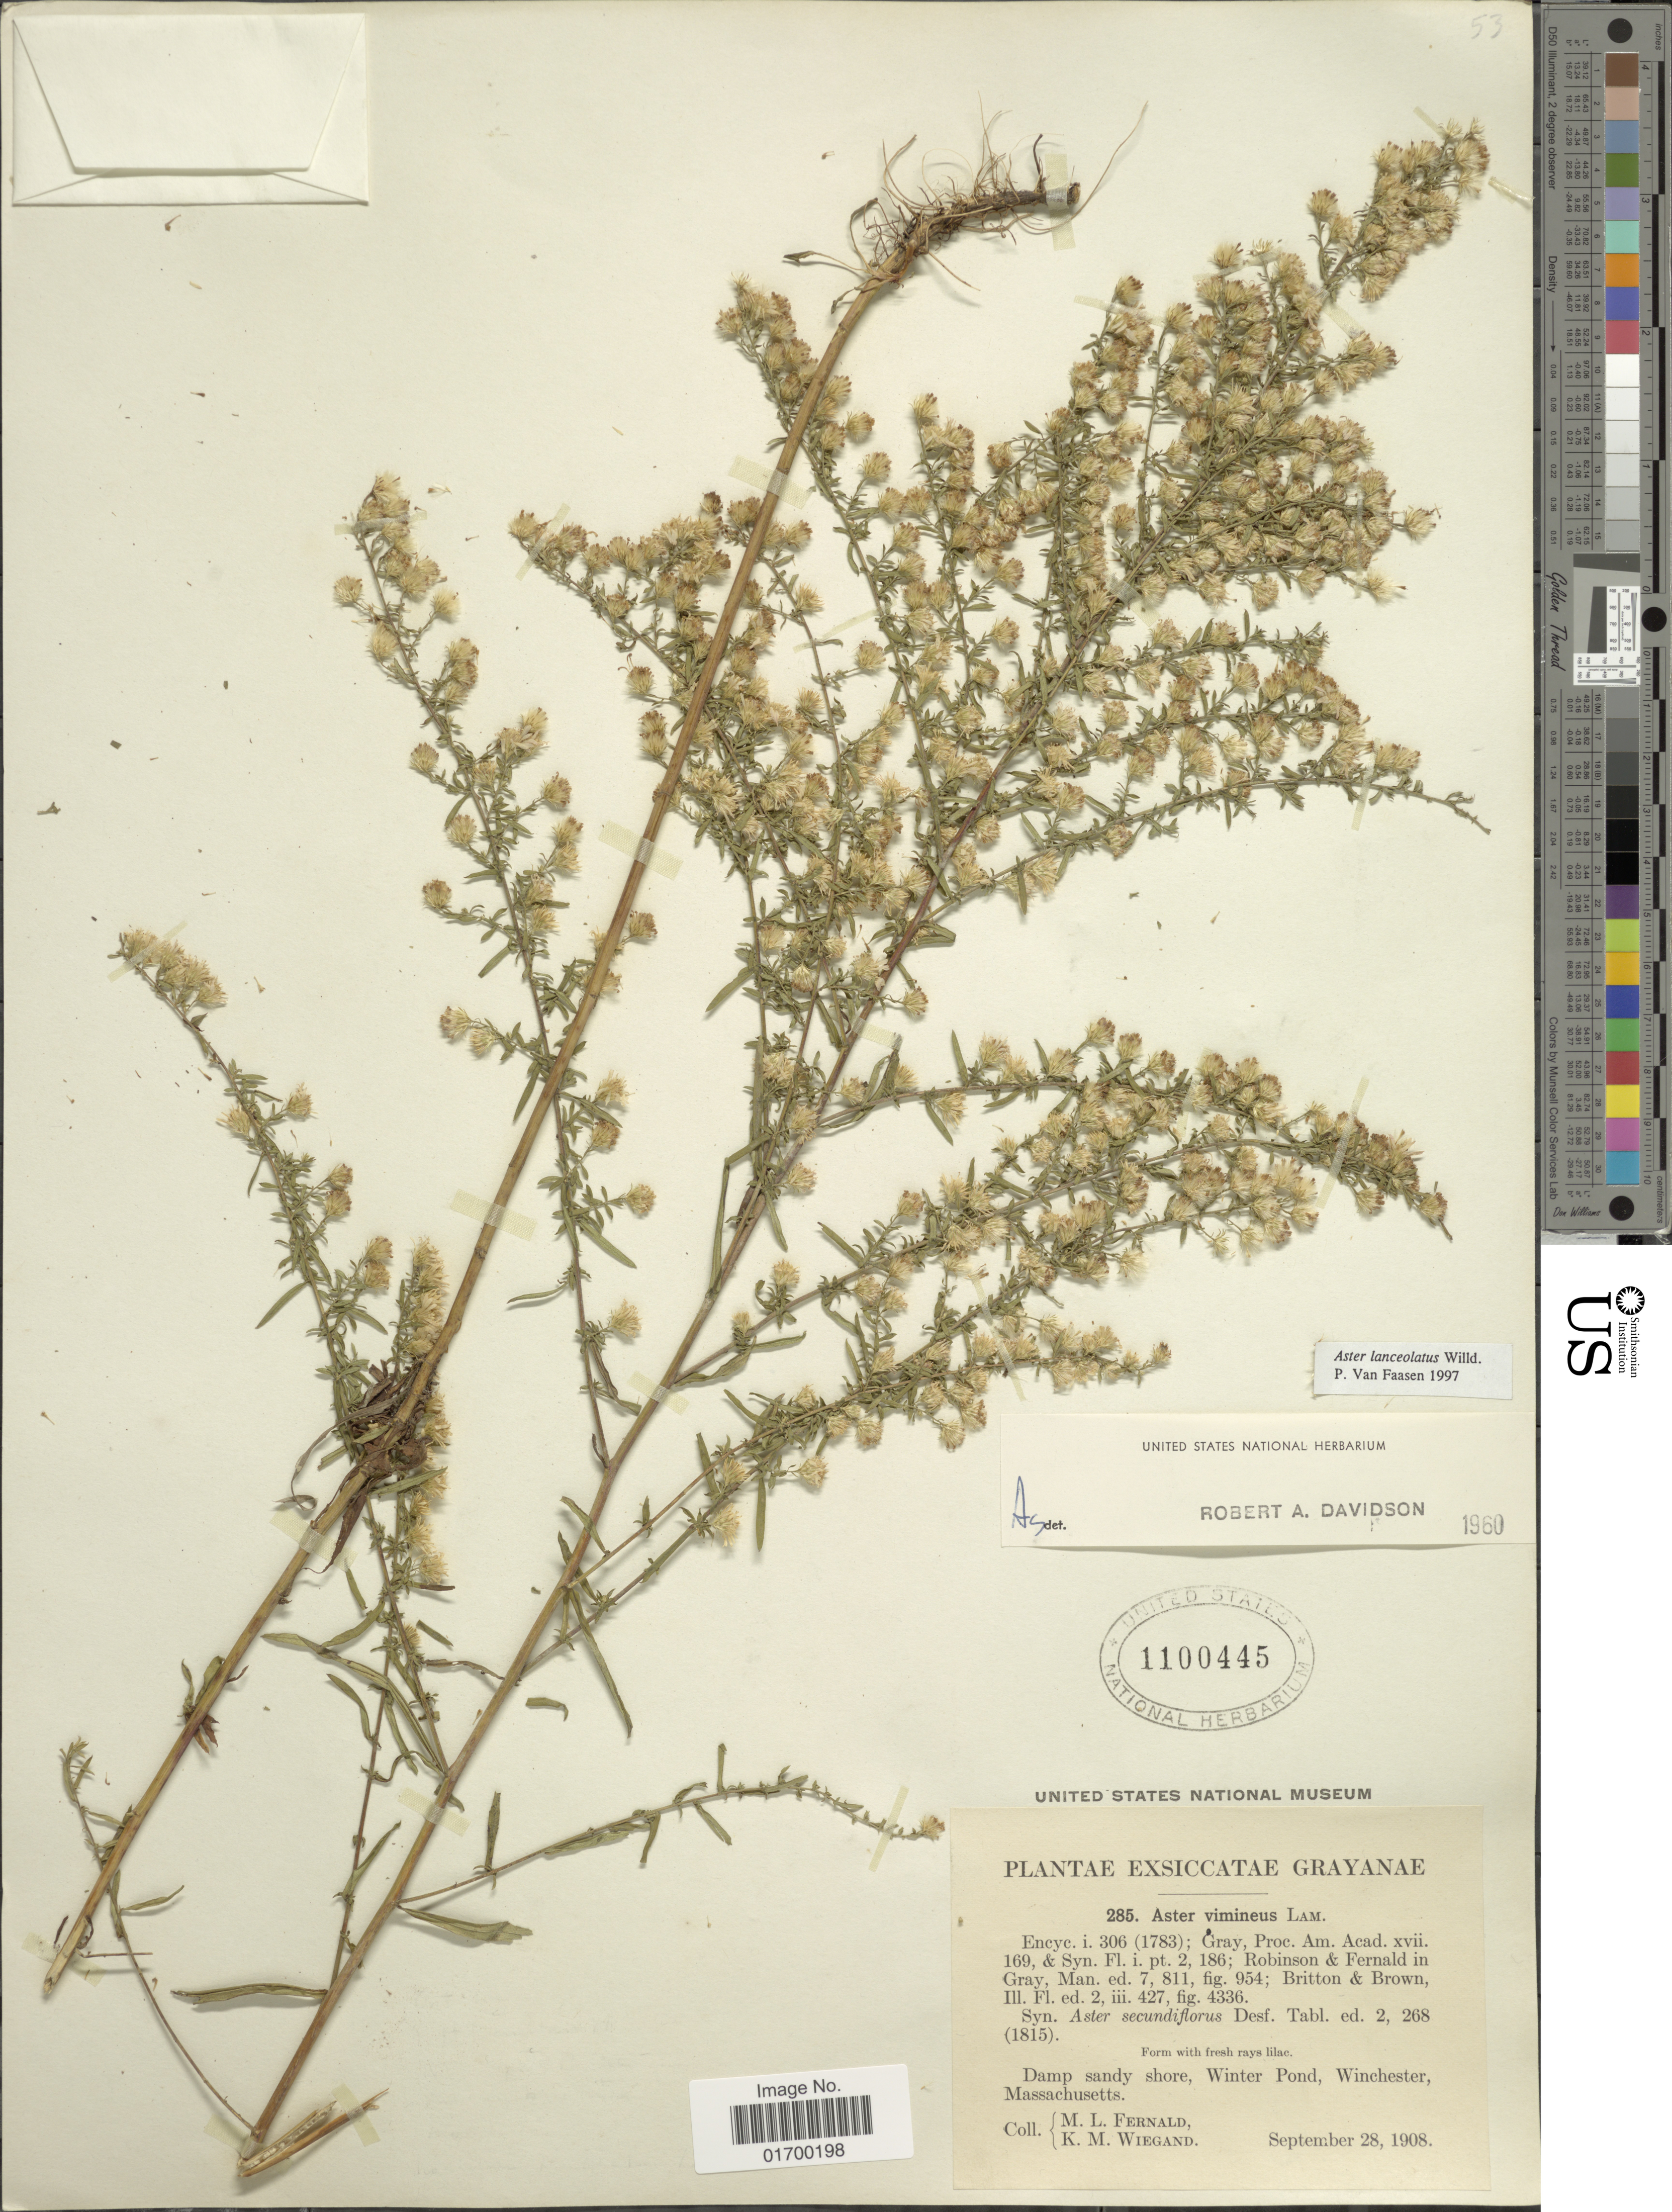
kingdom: Plantae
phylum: Tracheophyta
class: Magnoliopsida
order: Asterales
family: Asteraceae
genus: Symphyotrichum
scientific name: Symphyotrichum lanceolatum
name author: (Willd.) G.L. Nesom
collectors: M. L. Fernald & K. M. Wiegand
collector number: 285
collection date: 1908-09-28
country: United States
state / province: Massachusetts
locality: Damp sandy shore, Winter Pond, Winchester, Massachusetts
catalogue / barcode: US 1100445